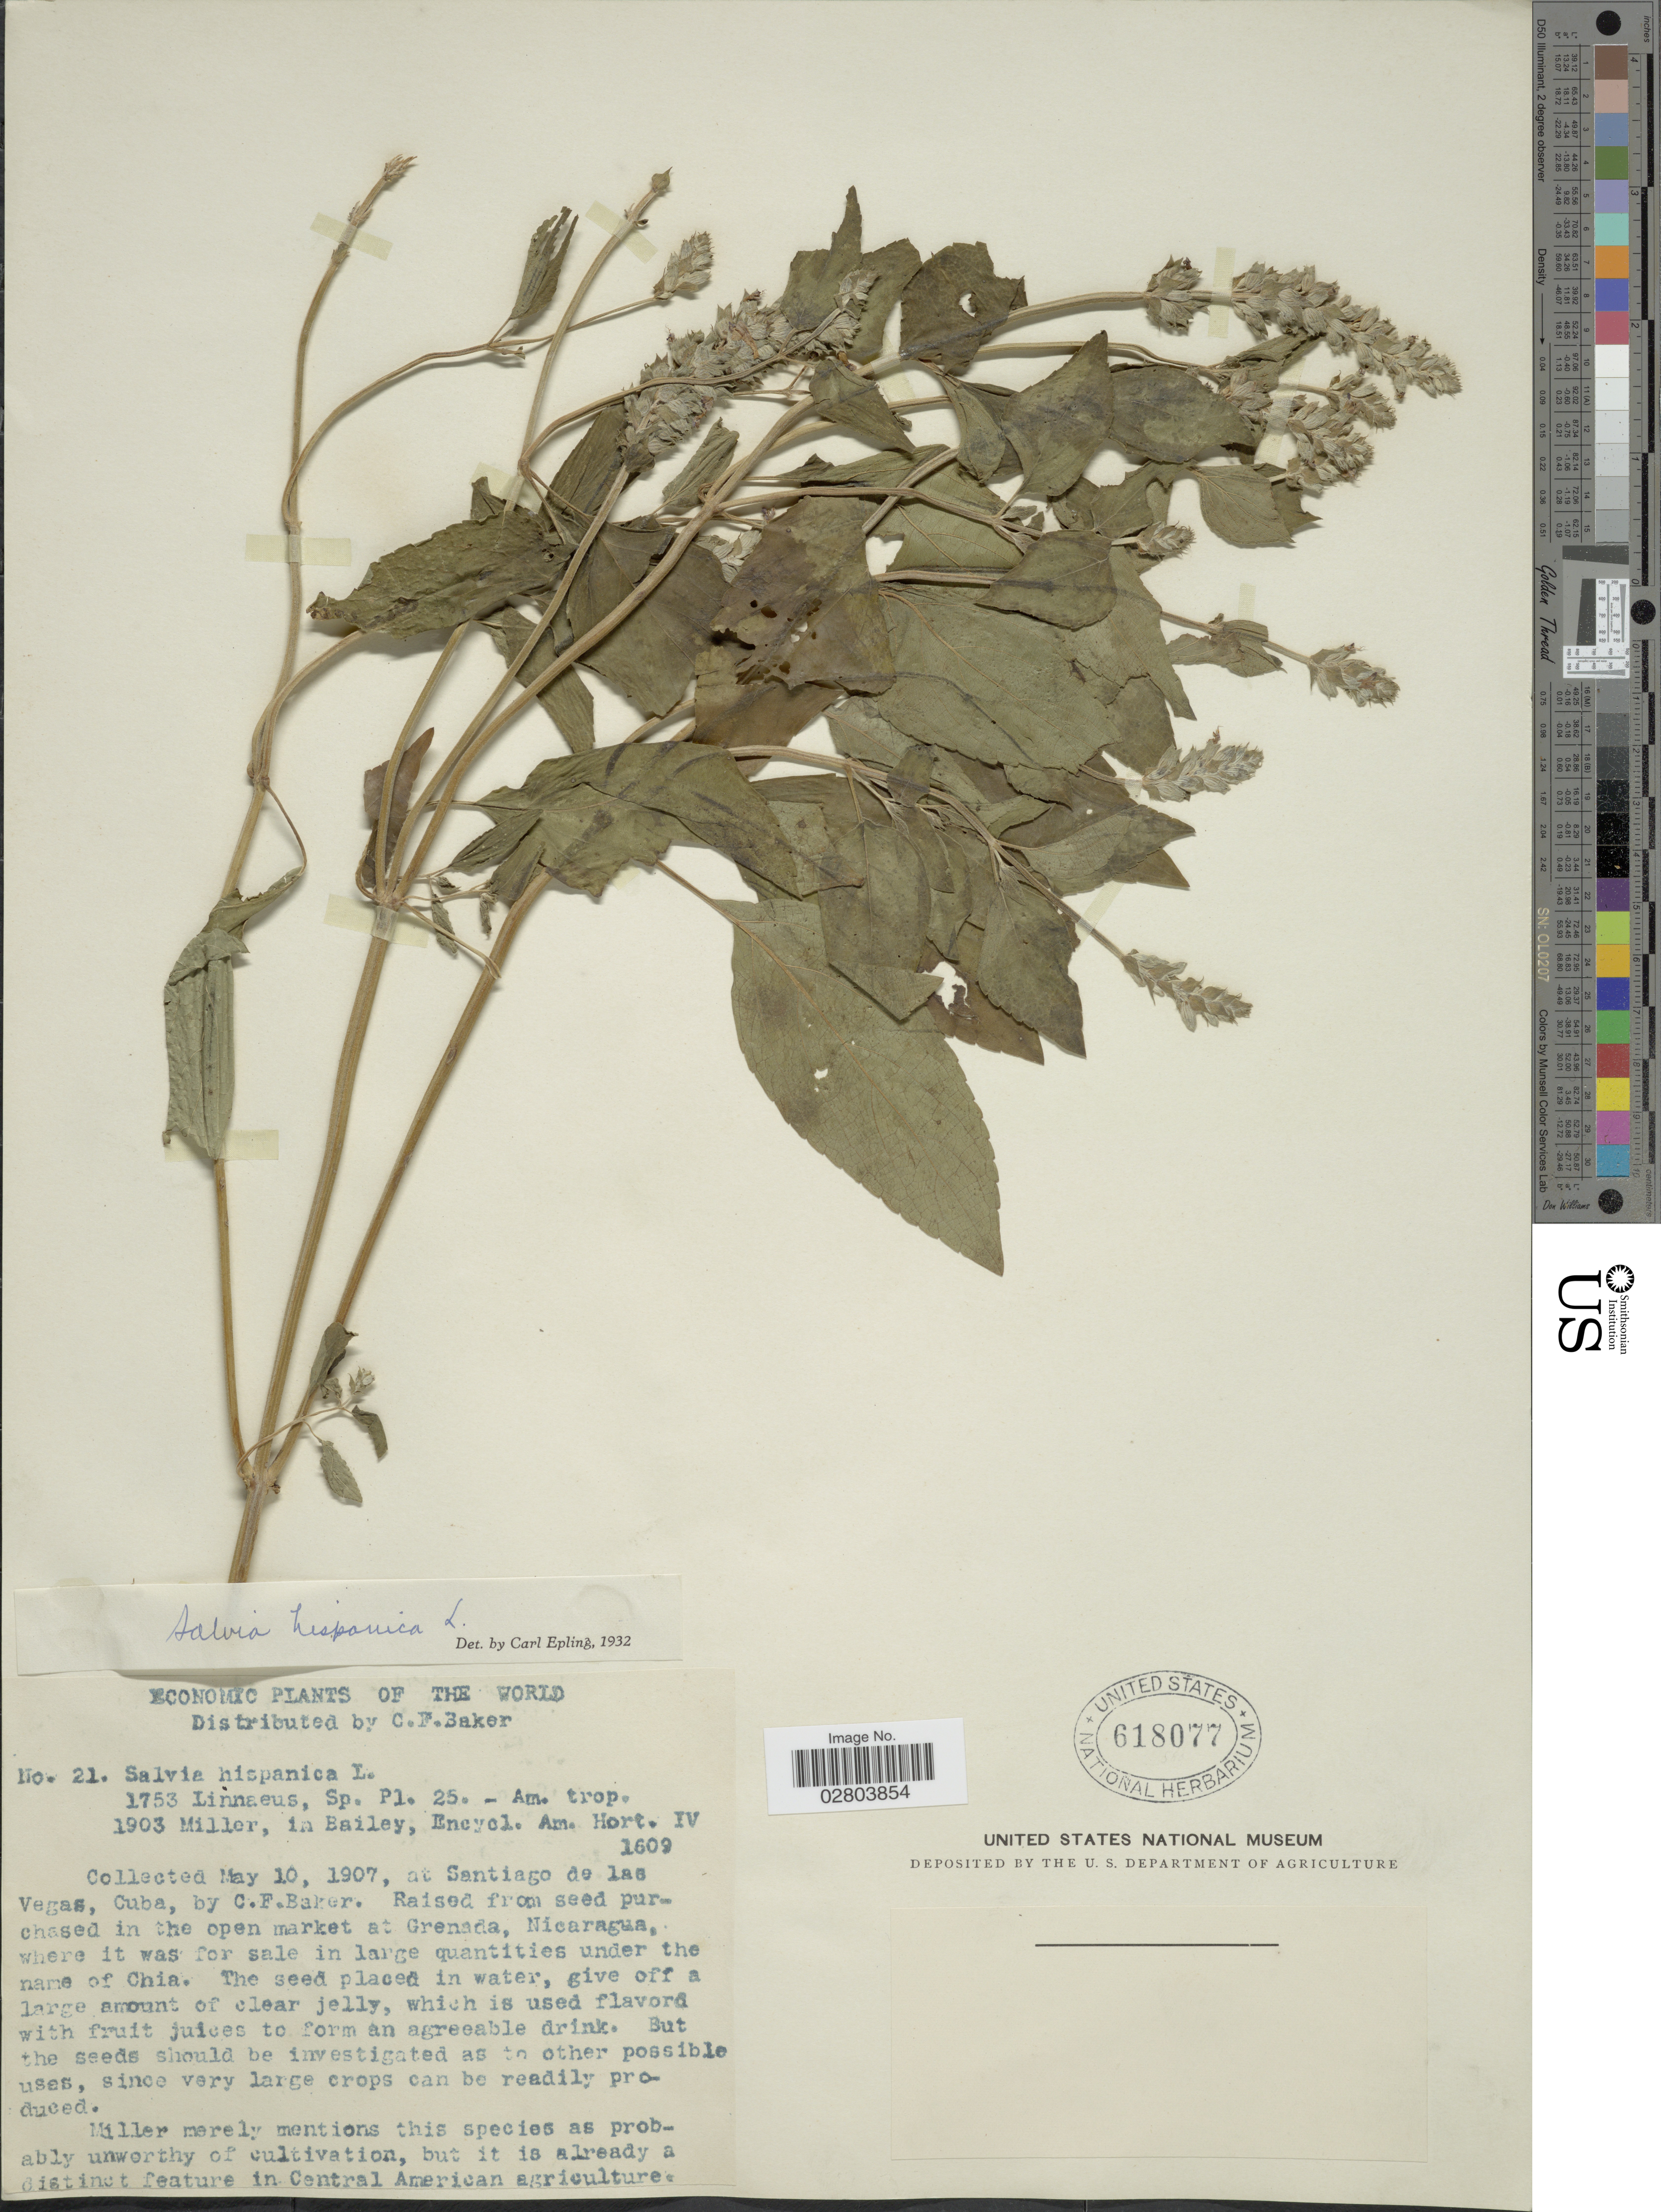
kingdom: Plantae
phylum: Tracheophyta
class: Magnoliopsida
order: Lamiales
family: Lamiaceae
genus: Salvia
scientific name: Salvia hispanica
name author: L.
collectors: C. F. Baker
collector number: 21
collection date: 1907-05-10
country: Cuba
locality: Santiago de las Vegas.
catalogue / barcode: US 618077